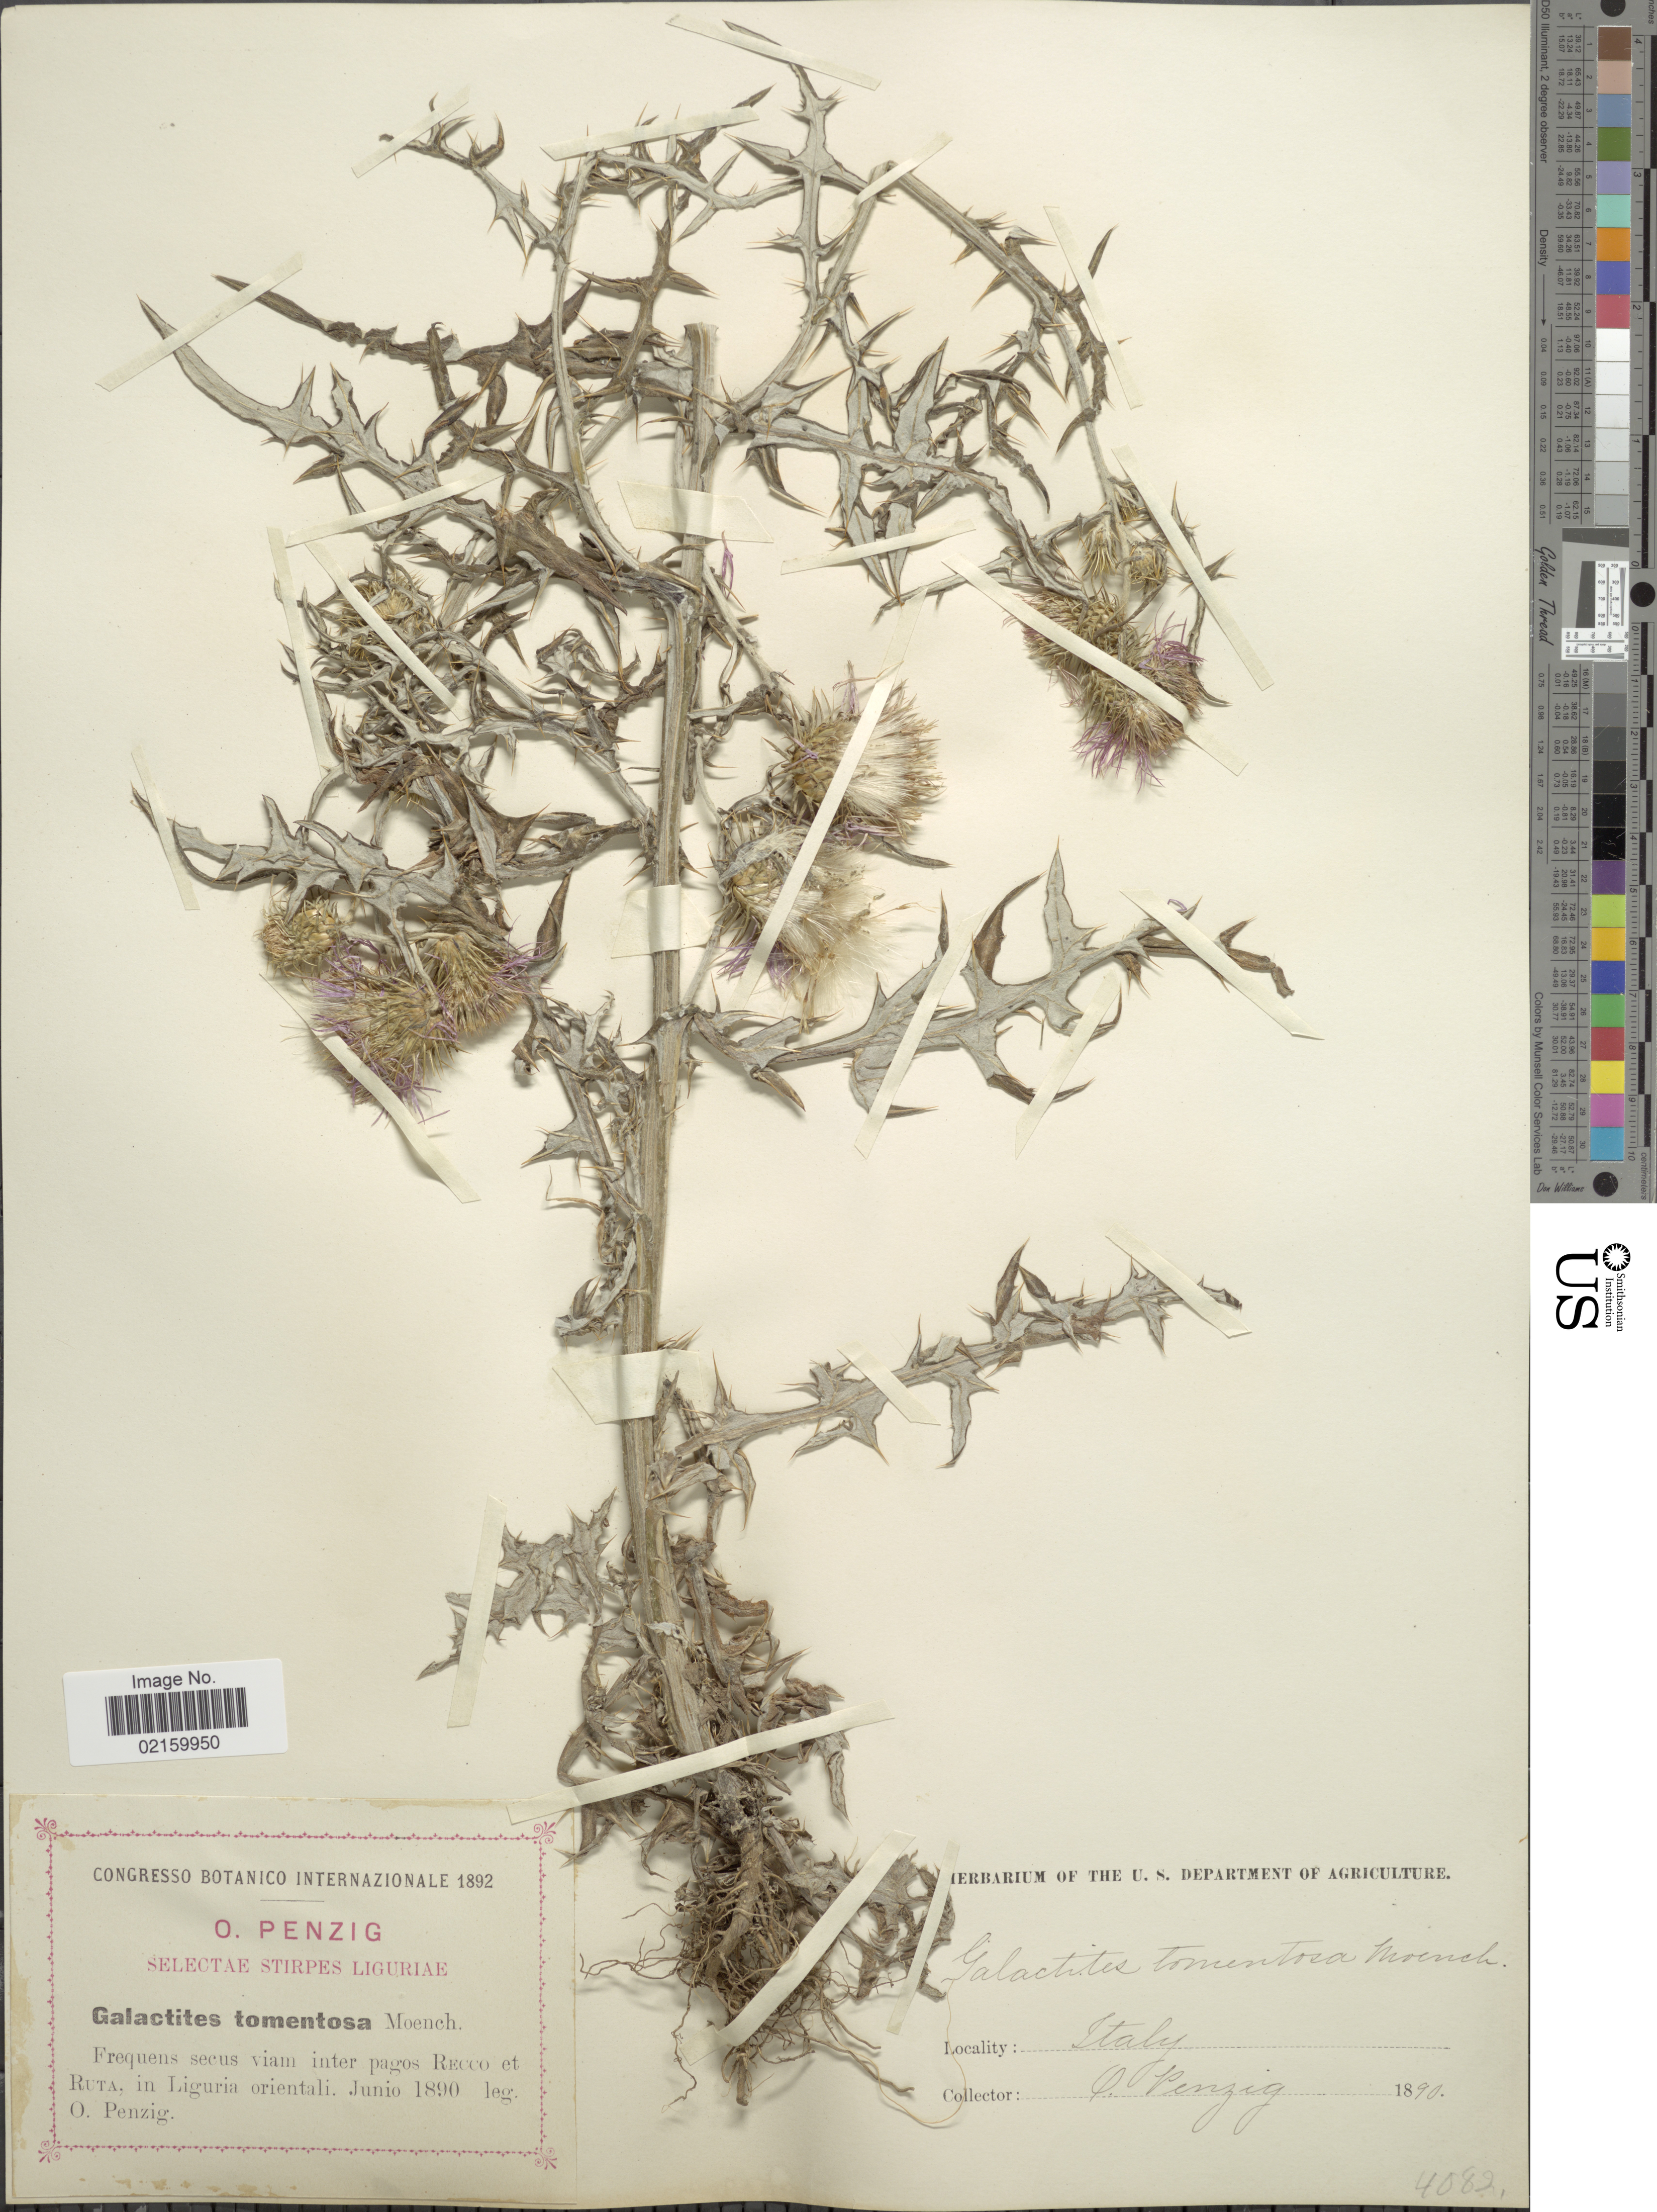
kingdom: Plantae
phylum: Tracheophyta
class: Magnoliopsida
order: Asterales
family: Asteraceae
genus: Galactites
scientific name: Galactites tomentosa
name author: Moench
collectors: O. Penzig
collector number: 132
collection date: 1890-06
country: Italy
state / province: Liguria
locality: Frequens secus viam inter pagos Recco et Ruta, in Liguria orientali